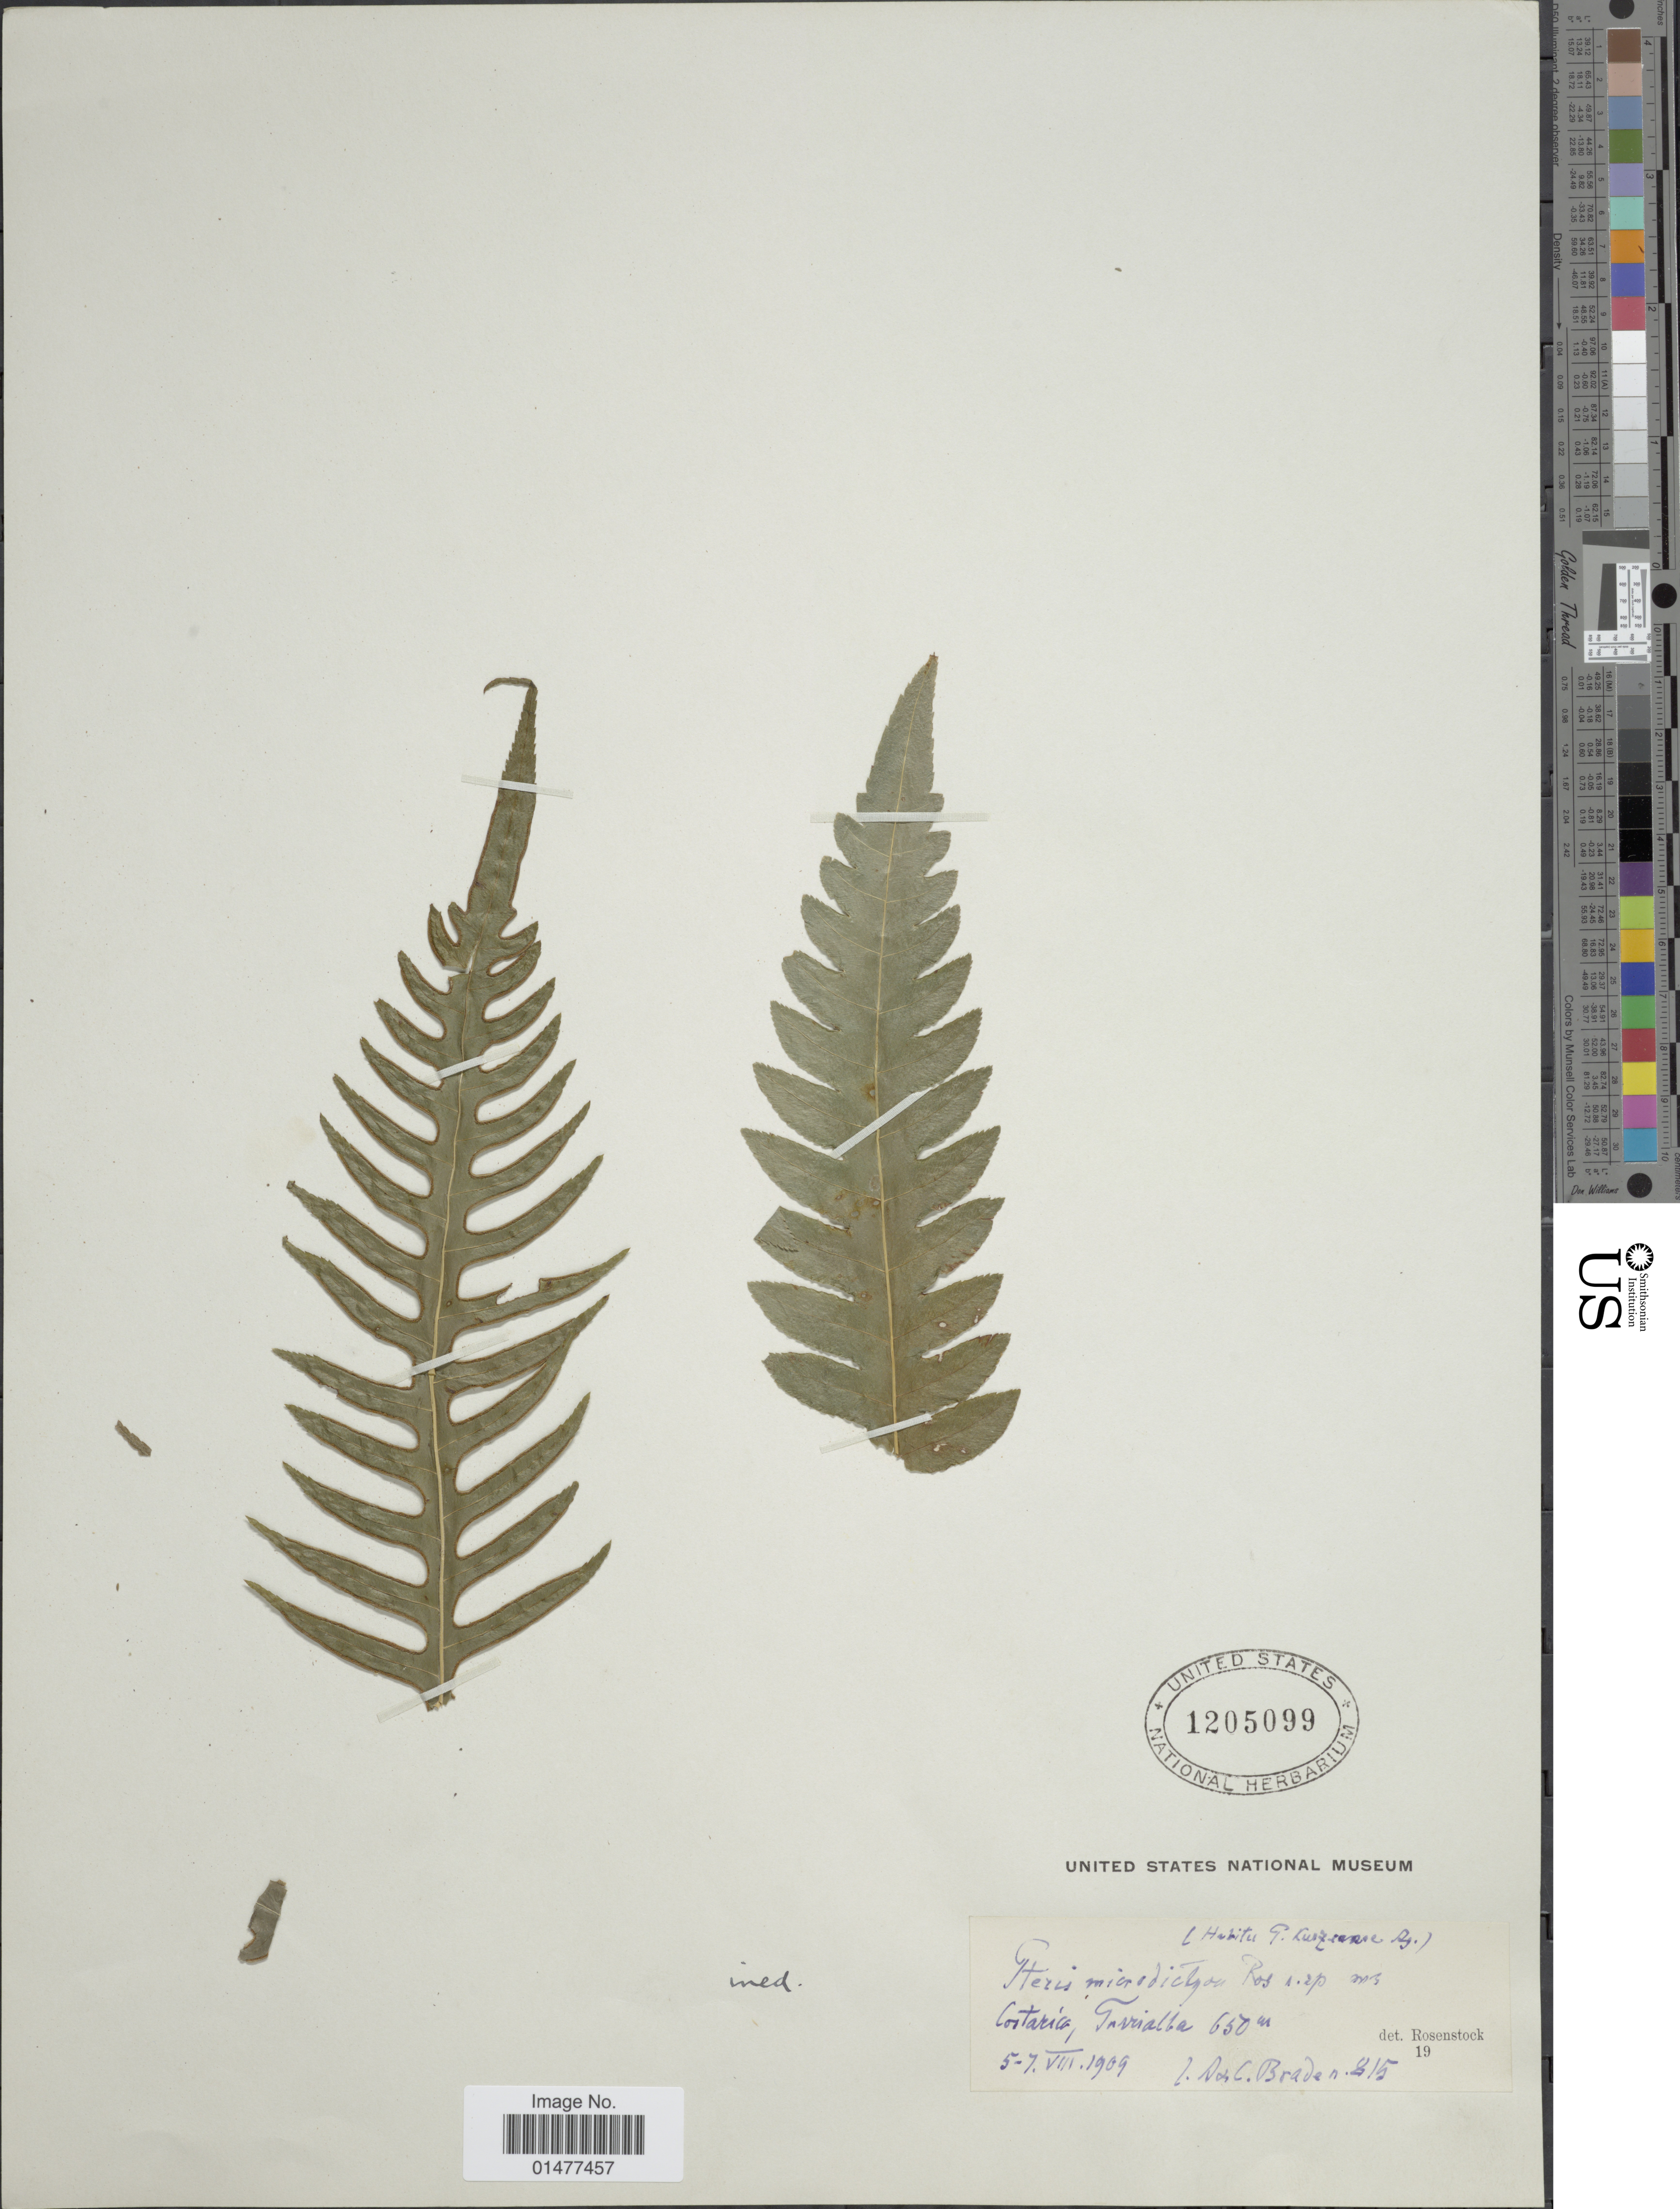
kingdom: Plantae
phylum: Tracheophyta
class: Polypodiopsida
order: Polypodiales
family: Pteridaceae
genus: Pteris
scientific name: Pteris altissima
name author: Poir.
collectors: A. Brade & C. Brade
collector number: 815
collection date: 1909-08-05/1909-08-07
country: Costa Rica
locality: Turrialba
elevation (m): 650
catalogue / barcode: US 1205099